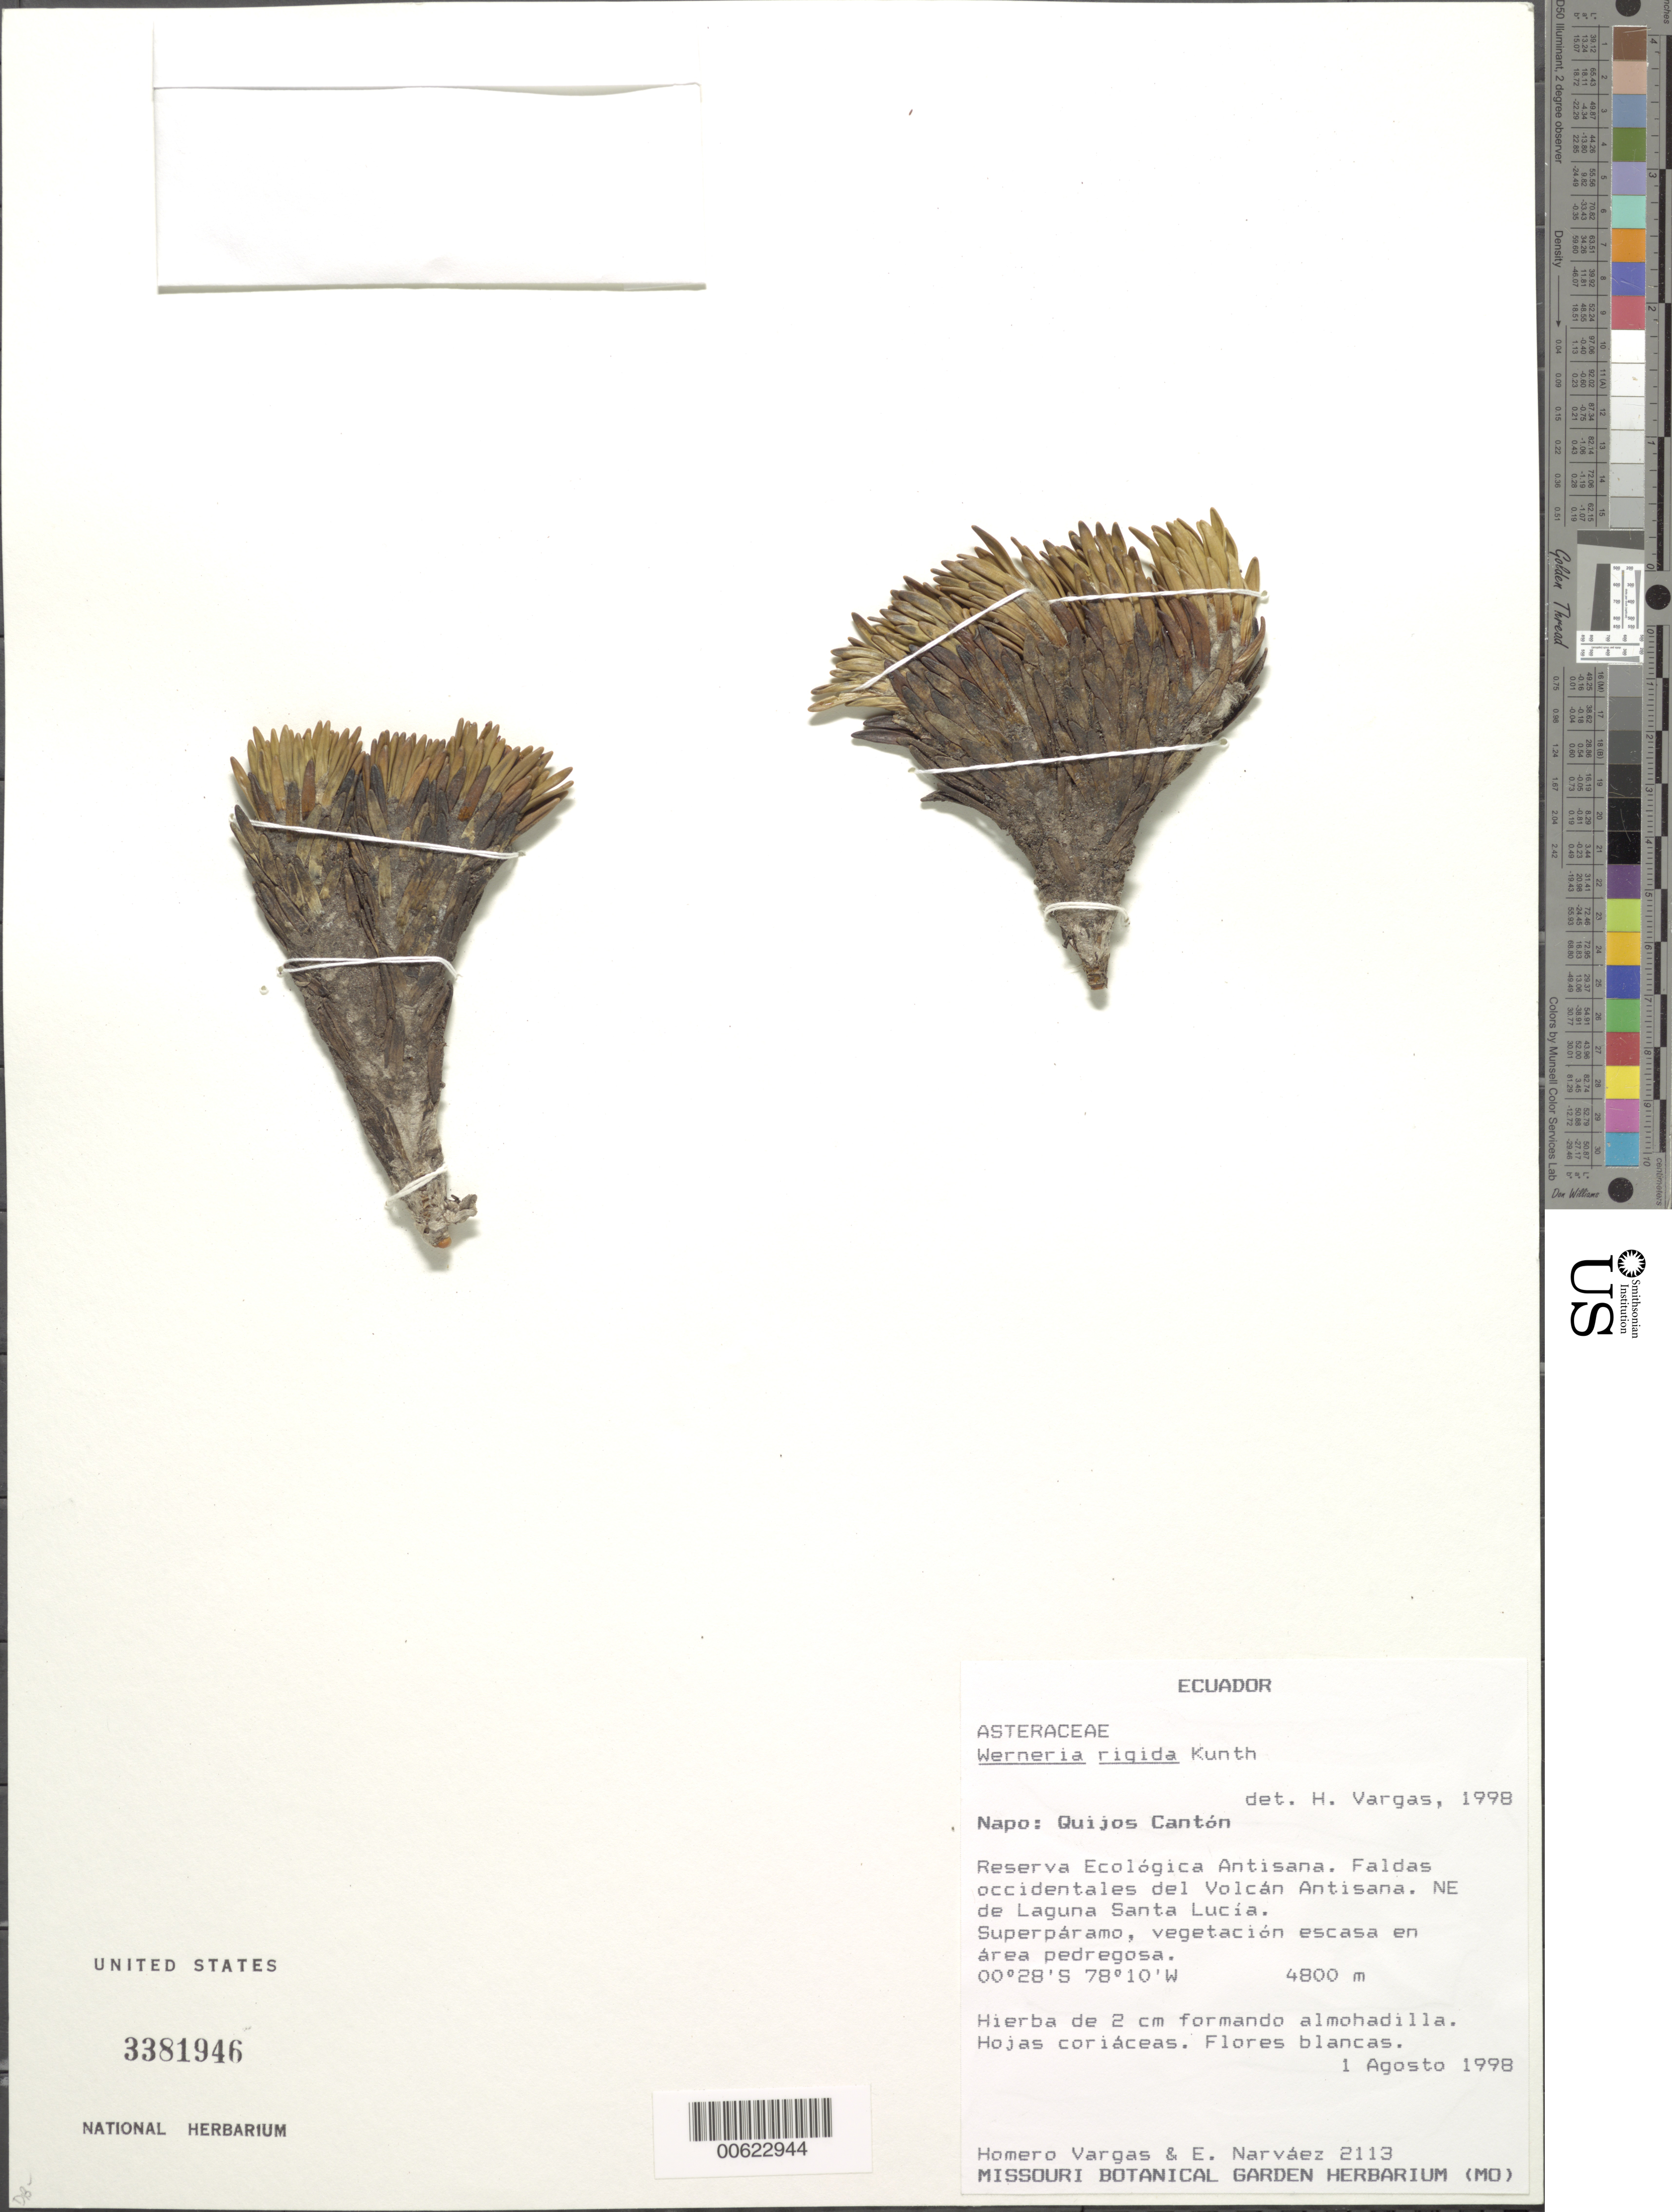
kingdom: Plantae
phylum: Tracheophyta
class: Magnoliopsida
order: Asterales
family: Asteraceae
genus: Xenophyllum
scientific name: Xenophyllum rigidum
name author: (Kunth) V.A. Funk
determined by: Vargas, H.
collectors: H. Vargas & E. Narváez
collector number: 2113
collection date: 1998-08-01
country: Ecuador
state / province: Napo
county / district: Quijos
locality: Reserva Ecologica Antisana. Faldas occidentales del Volcan Antisana. NE de Laguna Santa Lucia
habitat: Superparamo, vegetacion escasa en area pedregosa.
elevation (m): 4800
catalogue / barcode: US 3381946